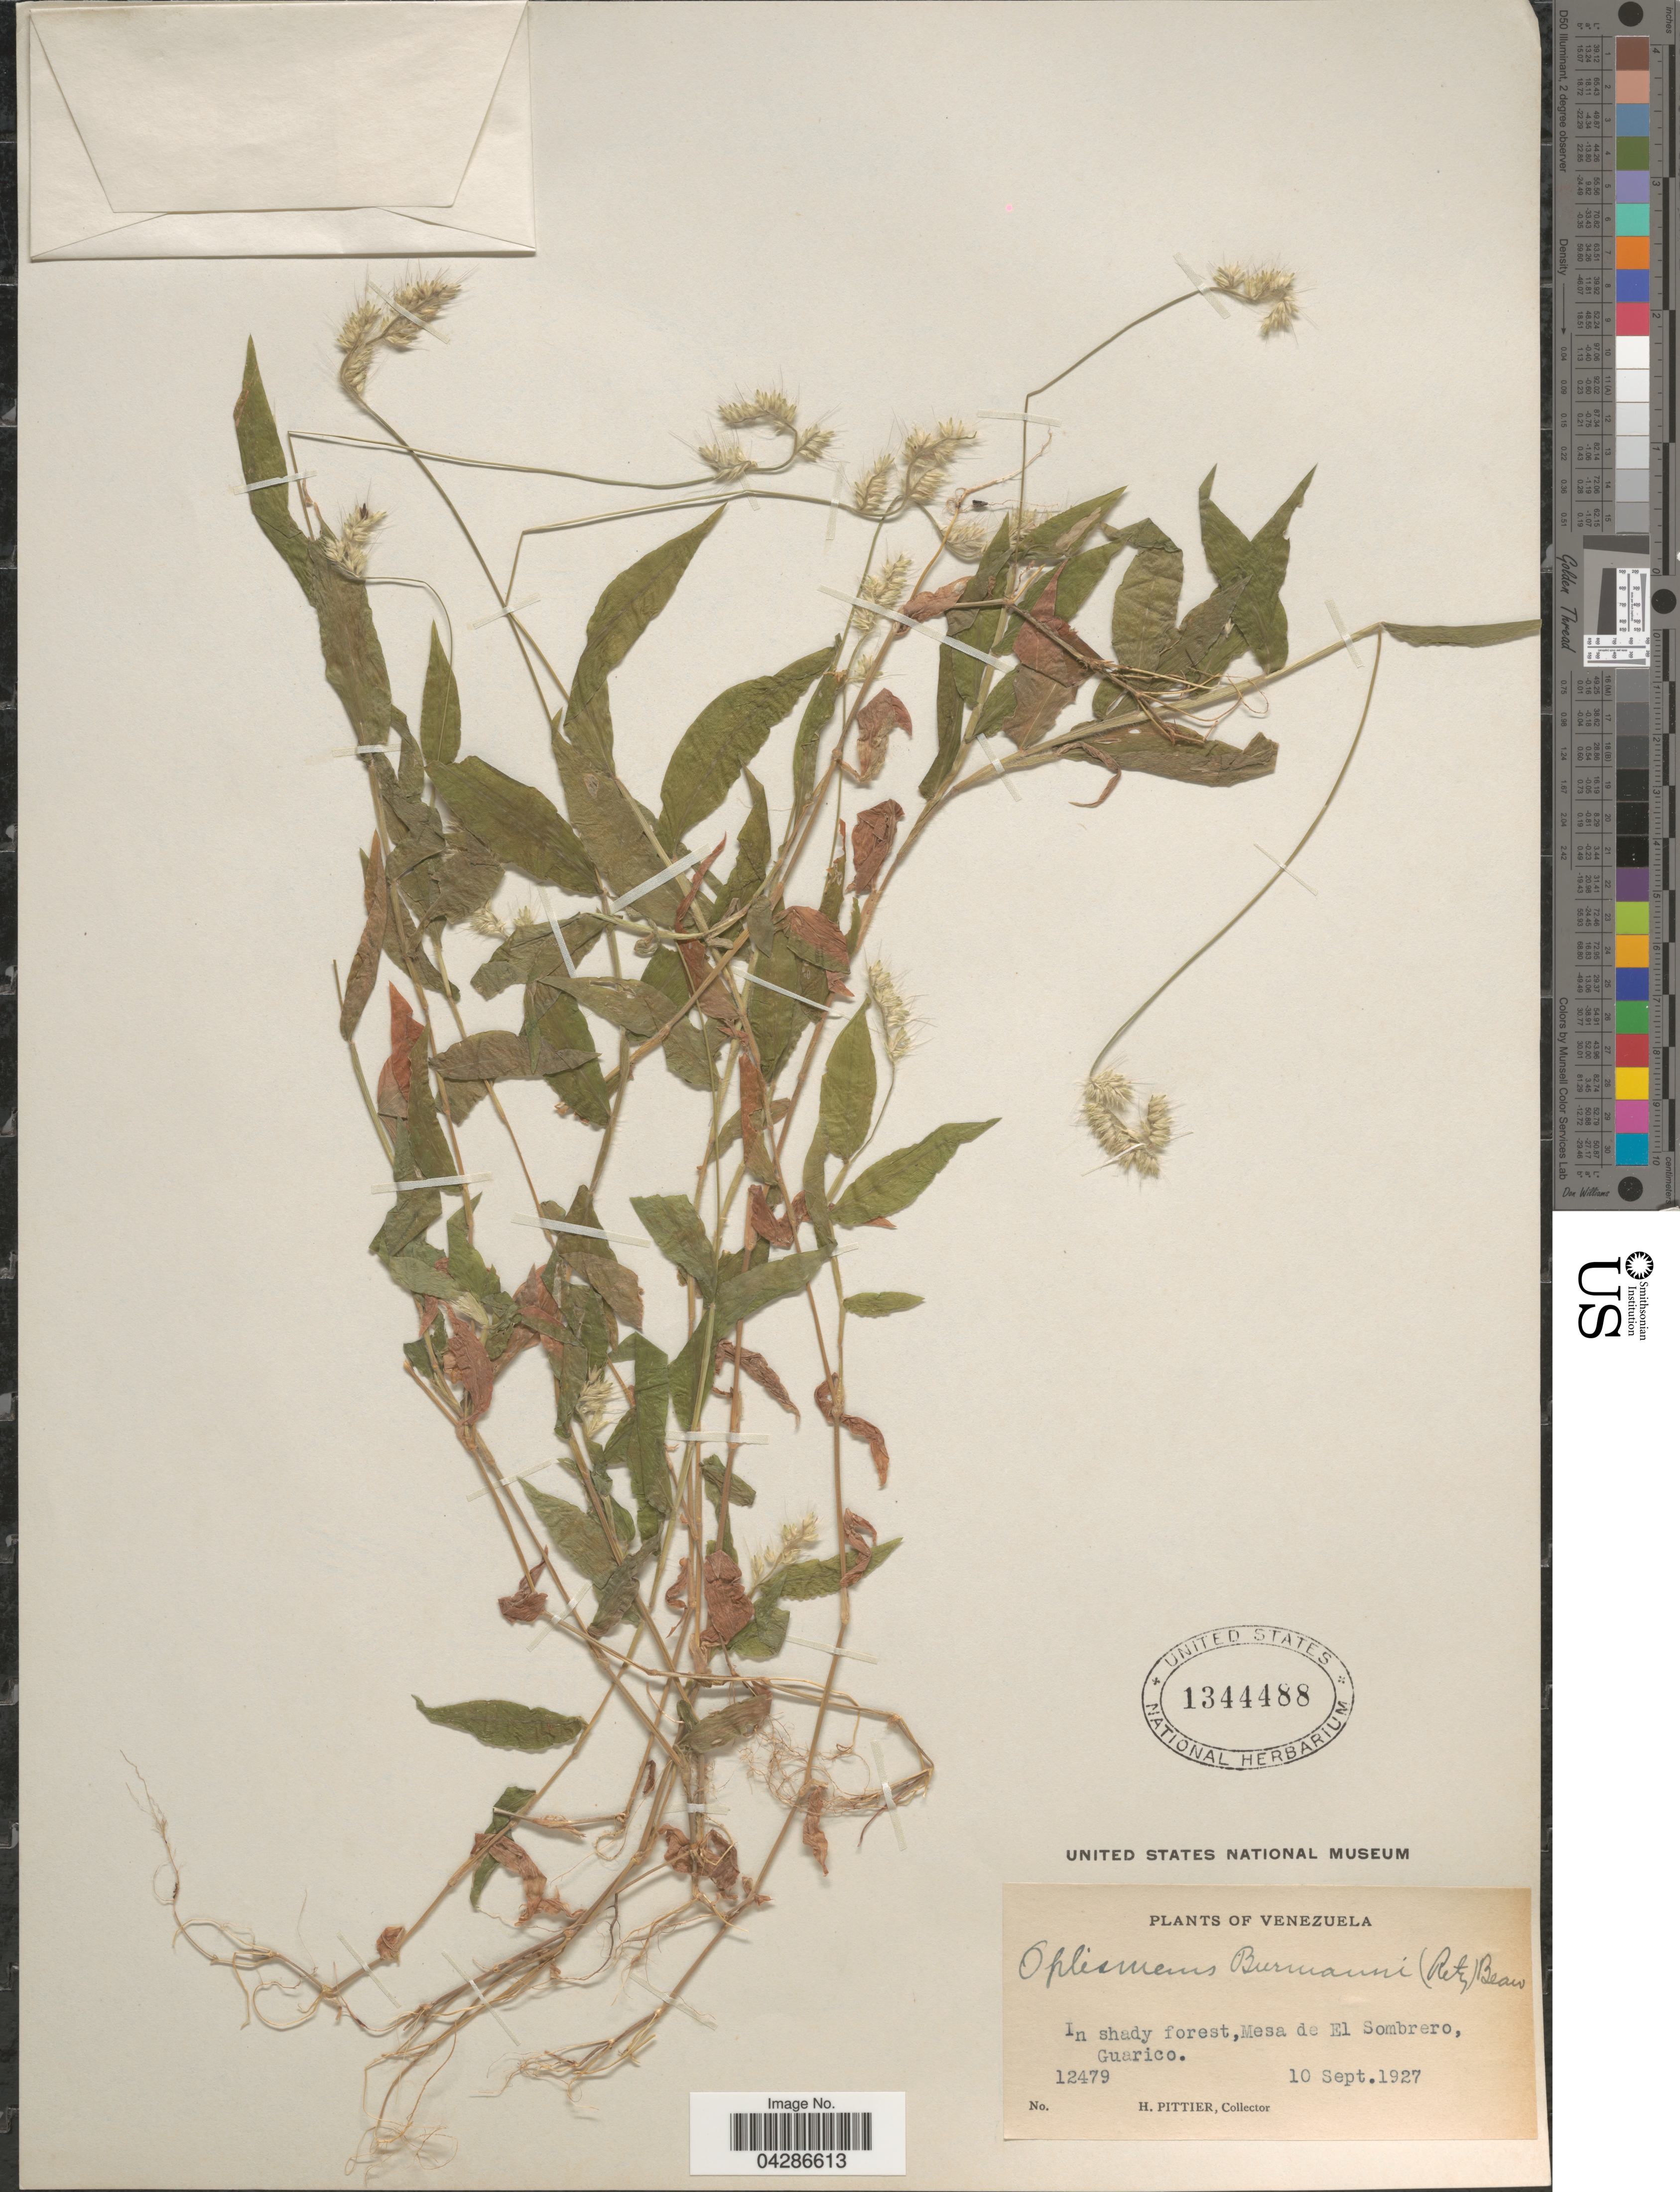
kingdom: Plantae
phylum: Tracheophyta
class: Liliopsida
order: Poales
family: Poaceae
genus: Oplismenus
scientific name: Oplismenus burmannii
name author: (Retz.) P. Beauv.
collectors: H. F. Pittier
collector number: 12479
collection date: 1927-09-10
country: Venezuela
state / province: Guarico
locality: In shady forest, Mesa de El Sombrero.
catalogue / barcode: US 1344488